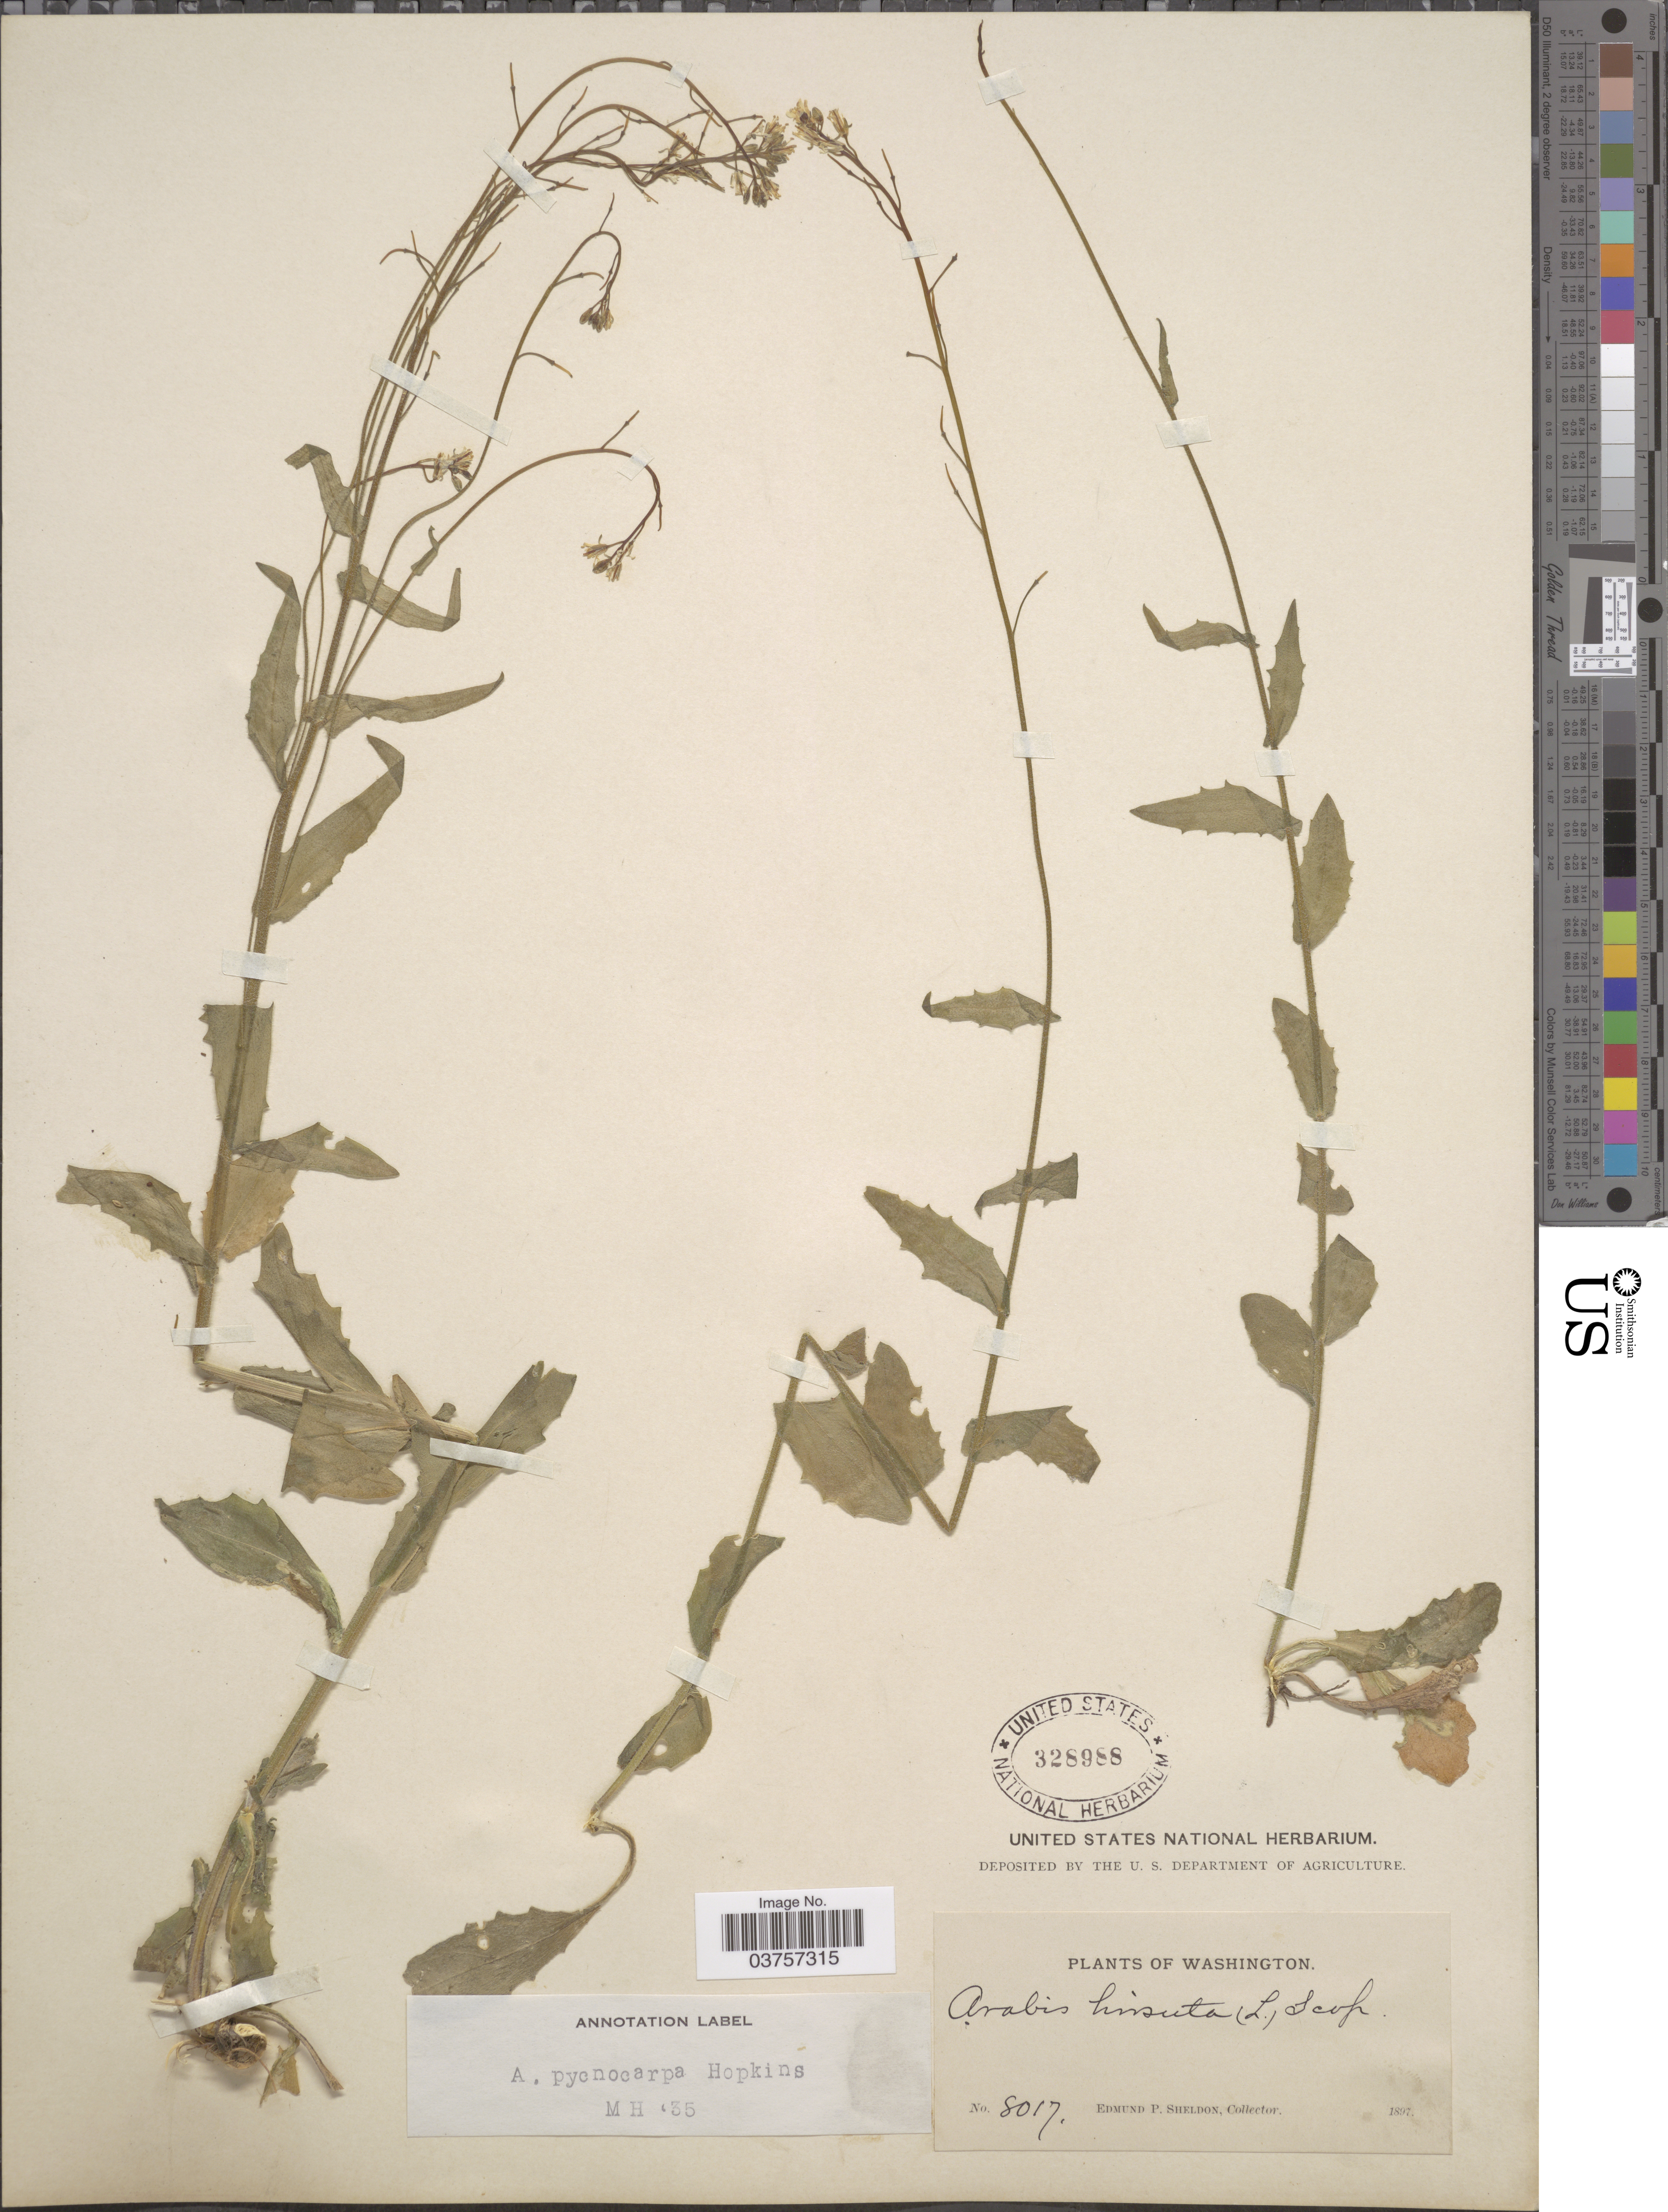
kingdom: Plantae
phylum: Tracheophyta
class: Magnoliopsida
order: Brassicales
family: Brassicaceae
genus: Arabis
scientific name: Arabis hirsuta var. pycnocarpa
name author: M. Hopkins & Rollins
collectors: E. P. Sheldon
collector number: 8017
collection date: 1897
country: United States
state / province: Washington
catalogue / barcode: US 328988